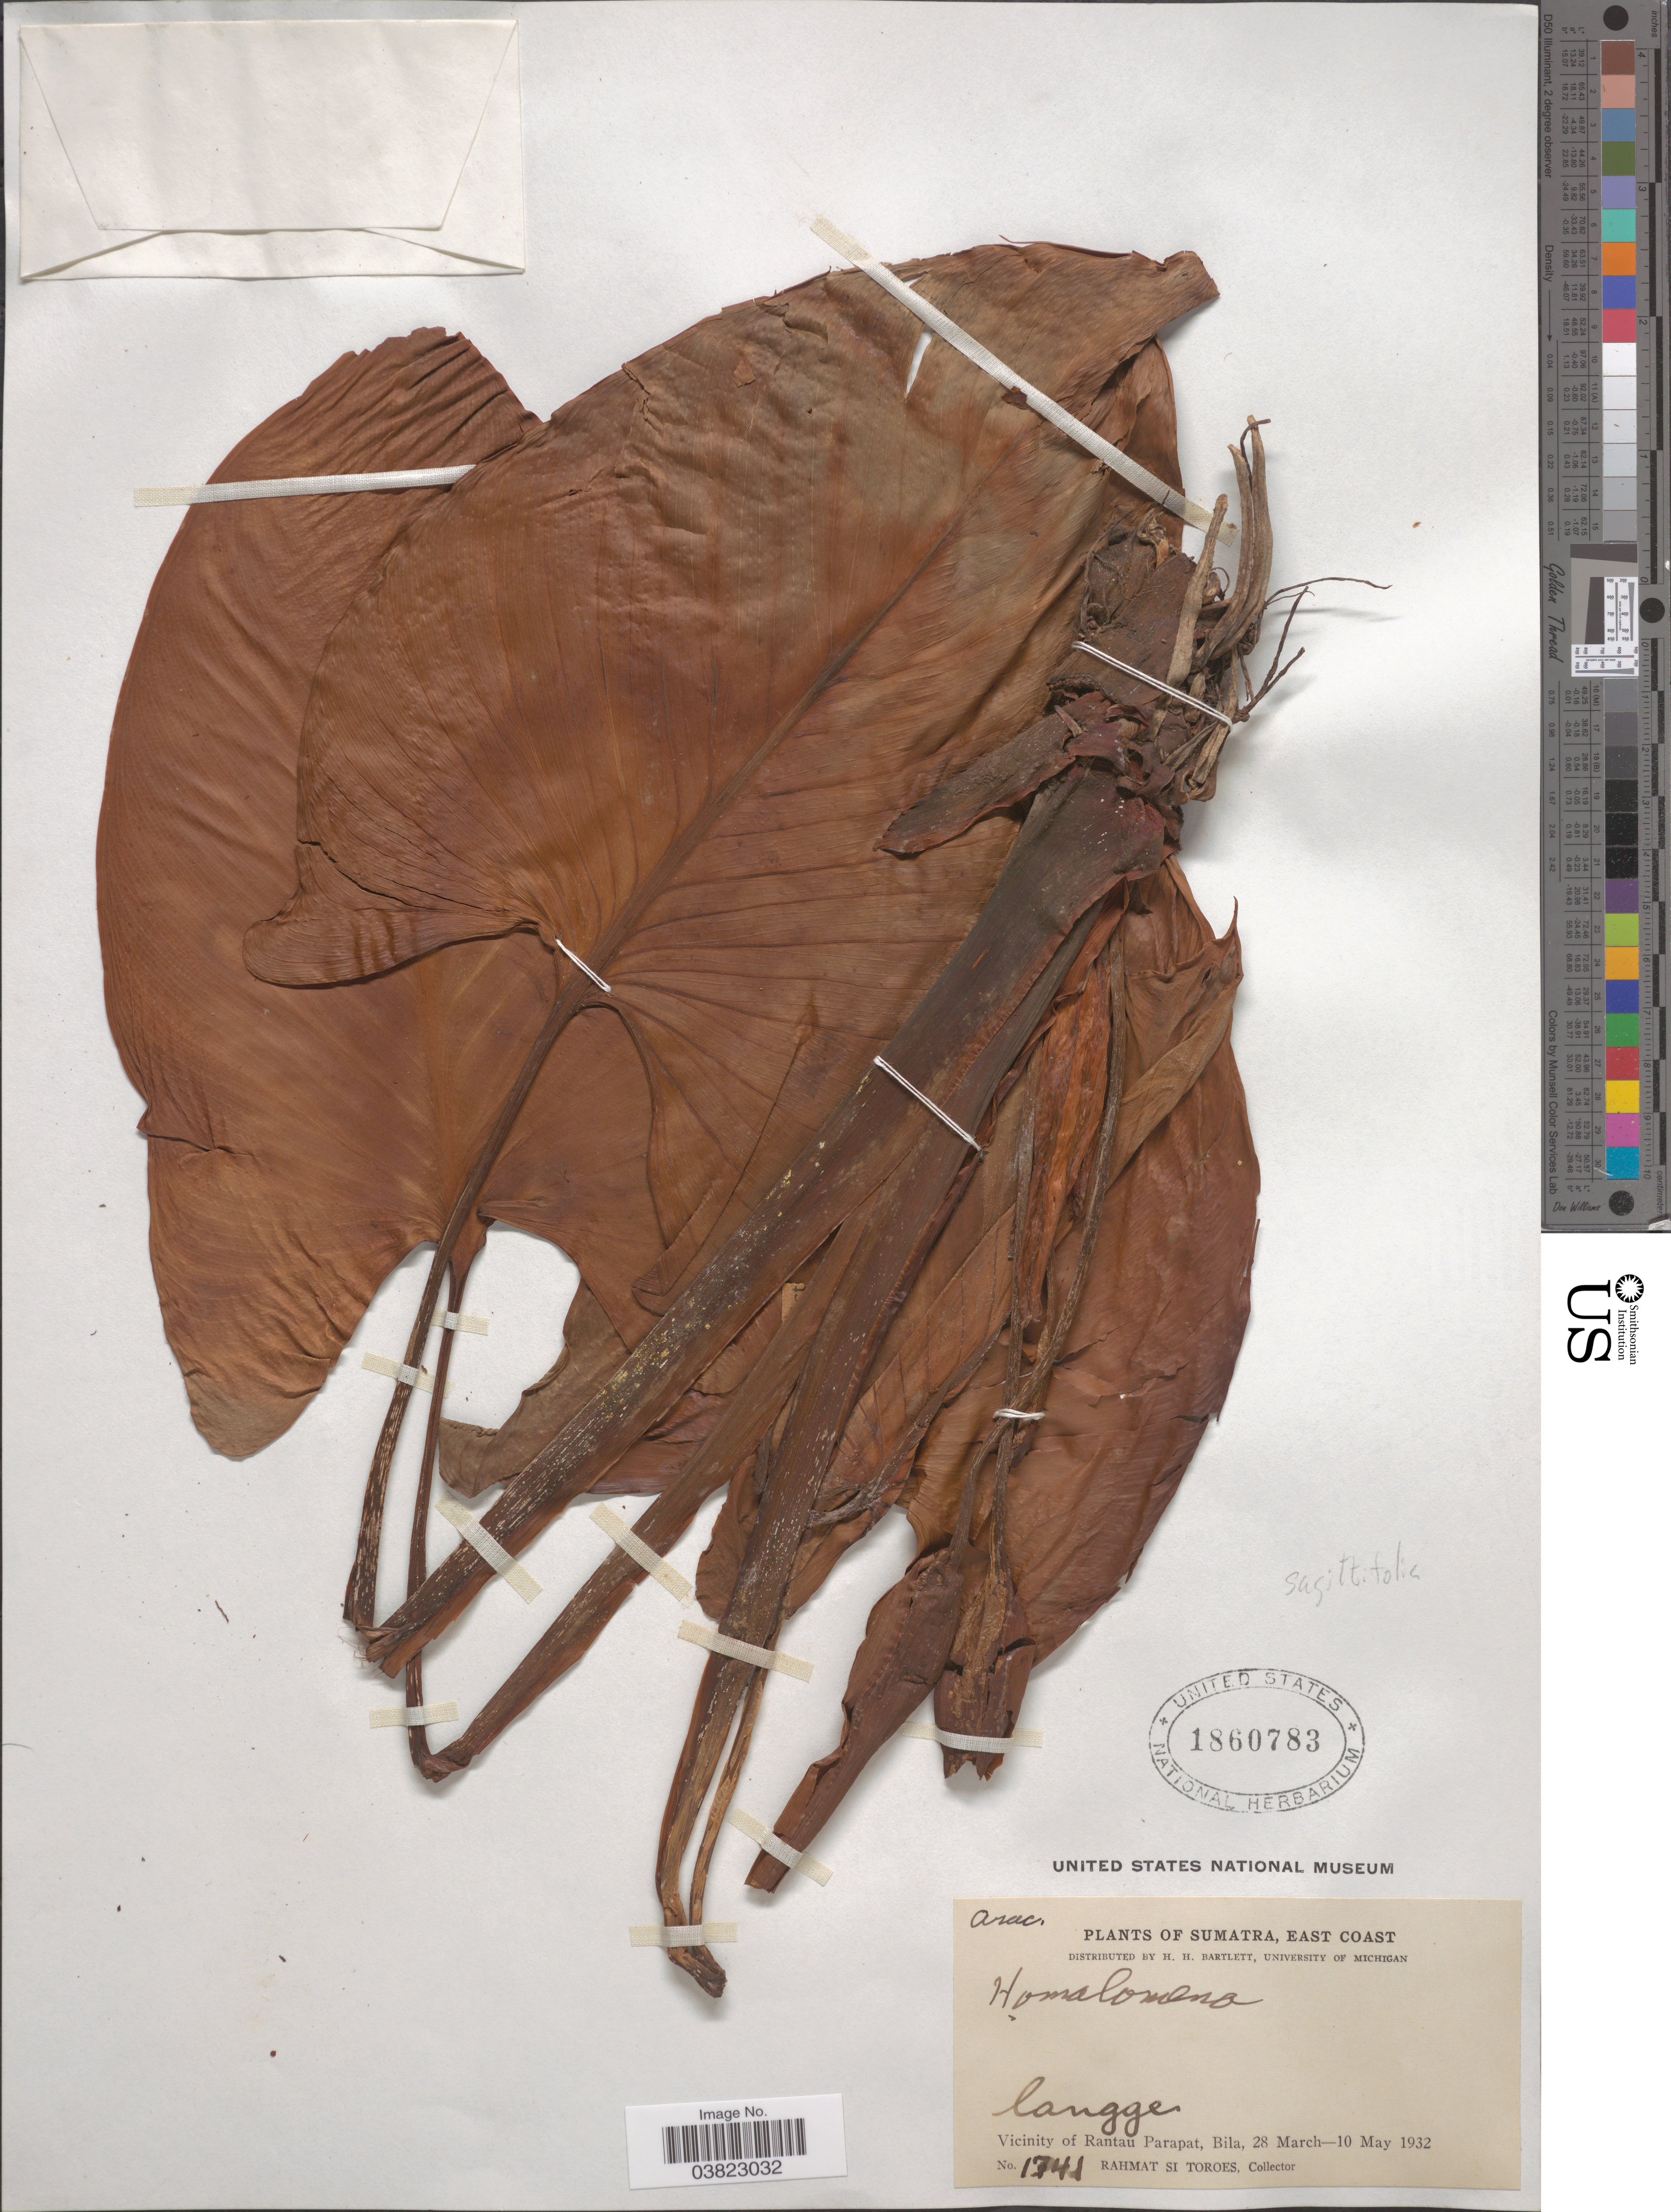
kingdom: Plantae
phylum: Tracheophyta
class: Liliopsida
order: Alismatales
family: Araceae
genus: Homalomena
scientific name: Homalomena sagitifolium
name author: Jungh. ex Schott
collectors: Rahmat Si Boeea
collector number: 1741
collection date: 1932-03-28/1932-05-10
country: Indonesia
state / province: Sumatra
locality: East Coast. Vicinity of Rantau Parapat, Bila.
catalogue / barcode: US 1860783